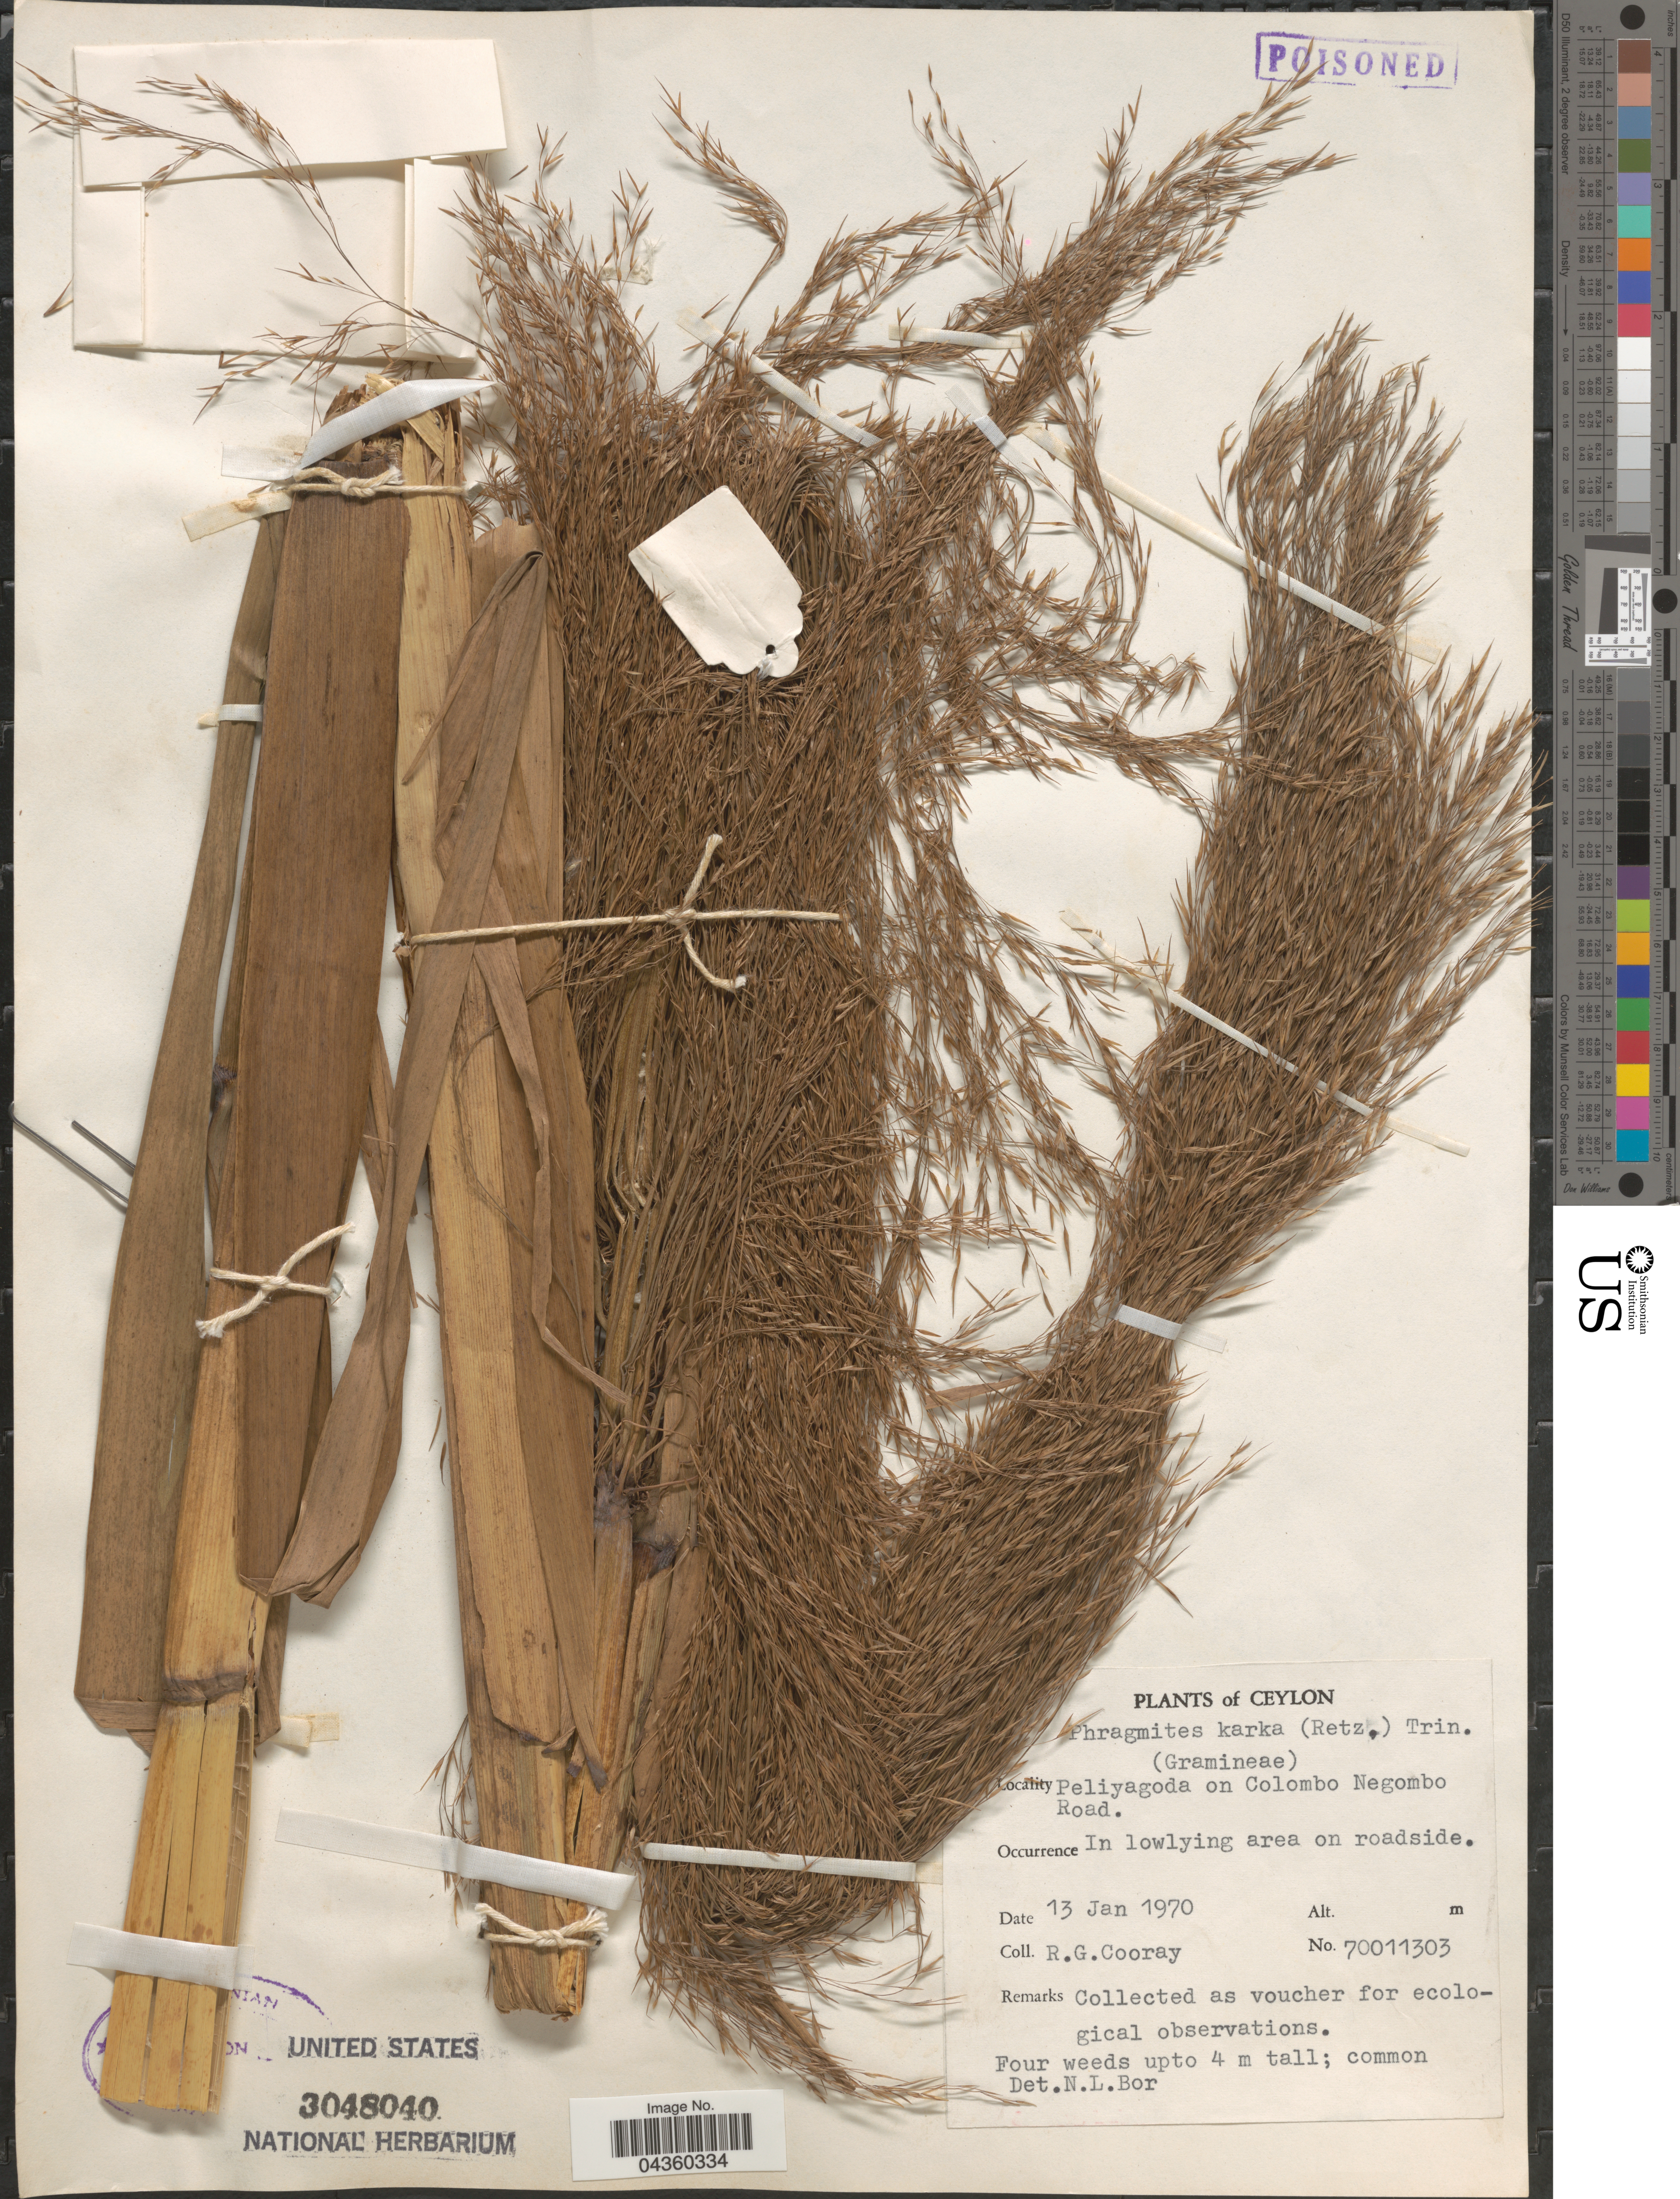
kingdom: Plantae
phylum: Tracheophyta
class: Liliopsida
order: Poales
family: Poaceae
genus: Phragmites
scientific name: Phragmites karka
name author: (Retz.) Trin. ex Steud.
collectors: R. Cooray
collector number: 70011303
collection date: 1970-01-13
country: Sri Lanka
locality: Ceylon. Peliyagoda on colombo Negombo Road.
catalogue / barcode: US 3048040